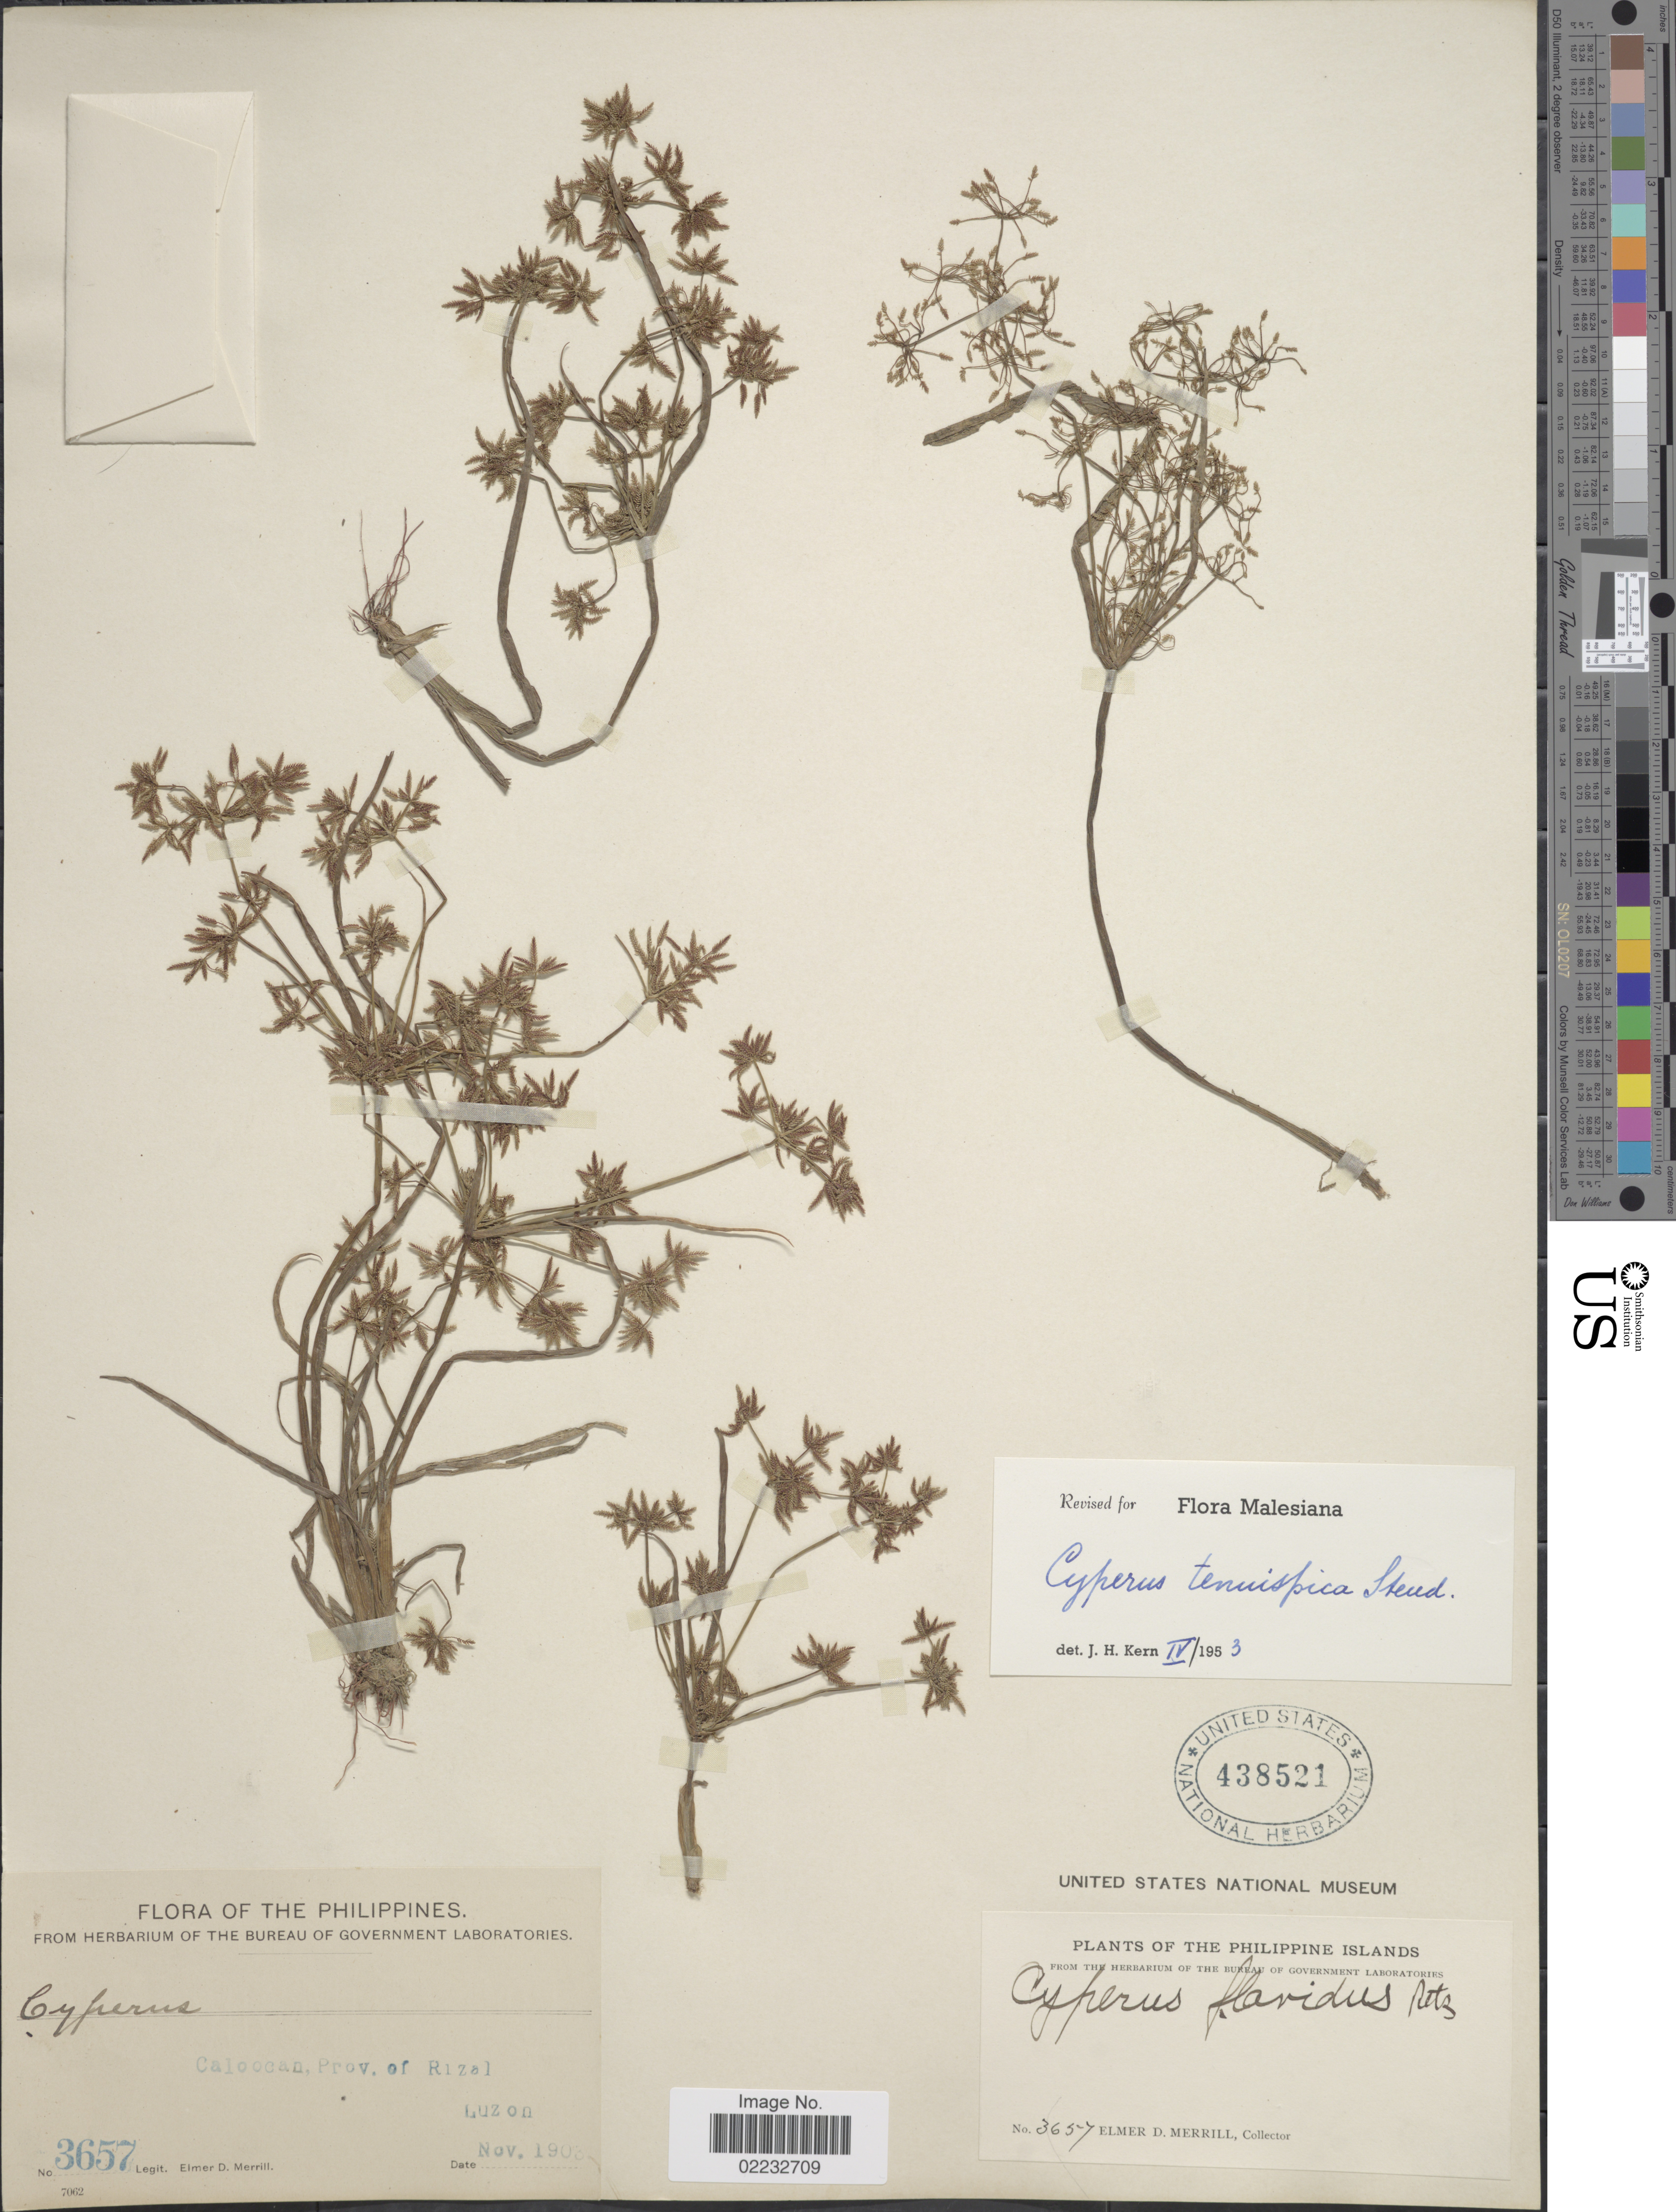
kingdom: Plantae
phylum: Tracheophyta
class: Liliopsida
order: Poales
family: Cyperaceae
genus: Cyperus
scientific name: Cyperus tenuispica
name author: Steud.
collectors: E. D. Merrill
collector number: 3657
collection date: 1903-11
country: Philippines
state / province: Calabarzon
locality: Caloocan, Prov. of Rizal. Luzon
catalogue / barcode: US 438521